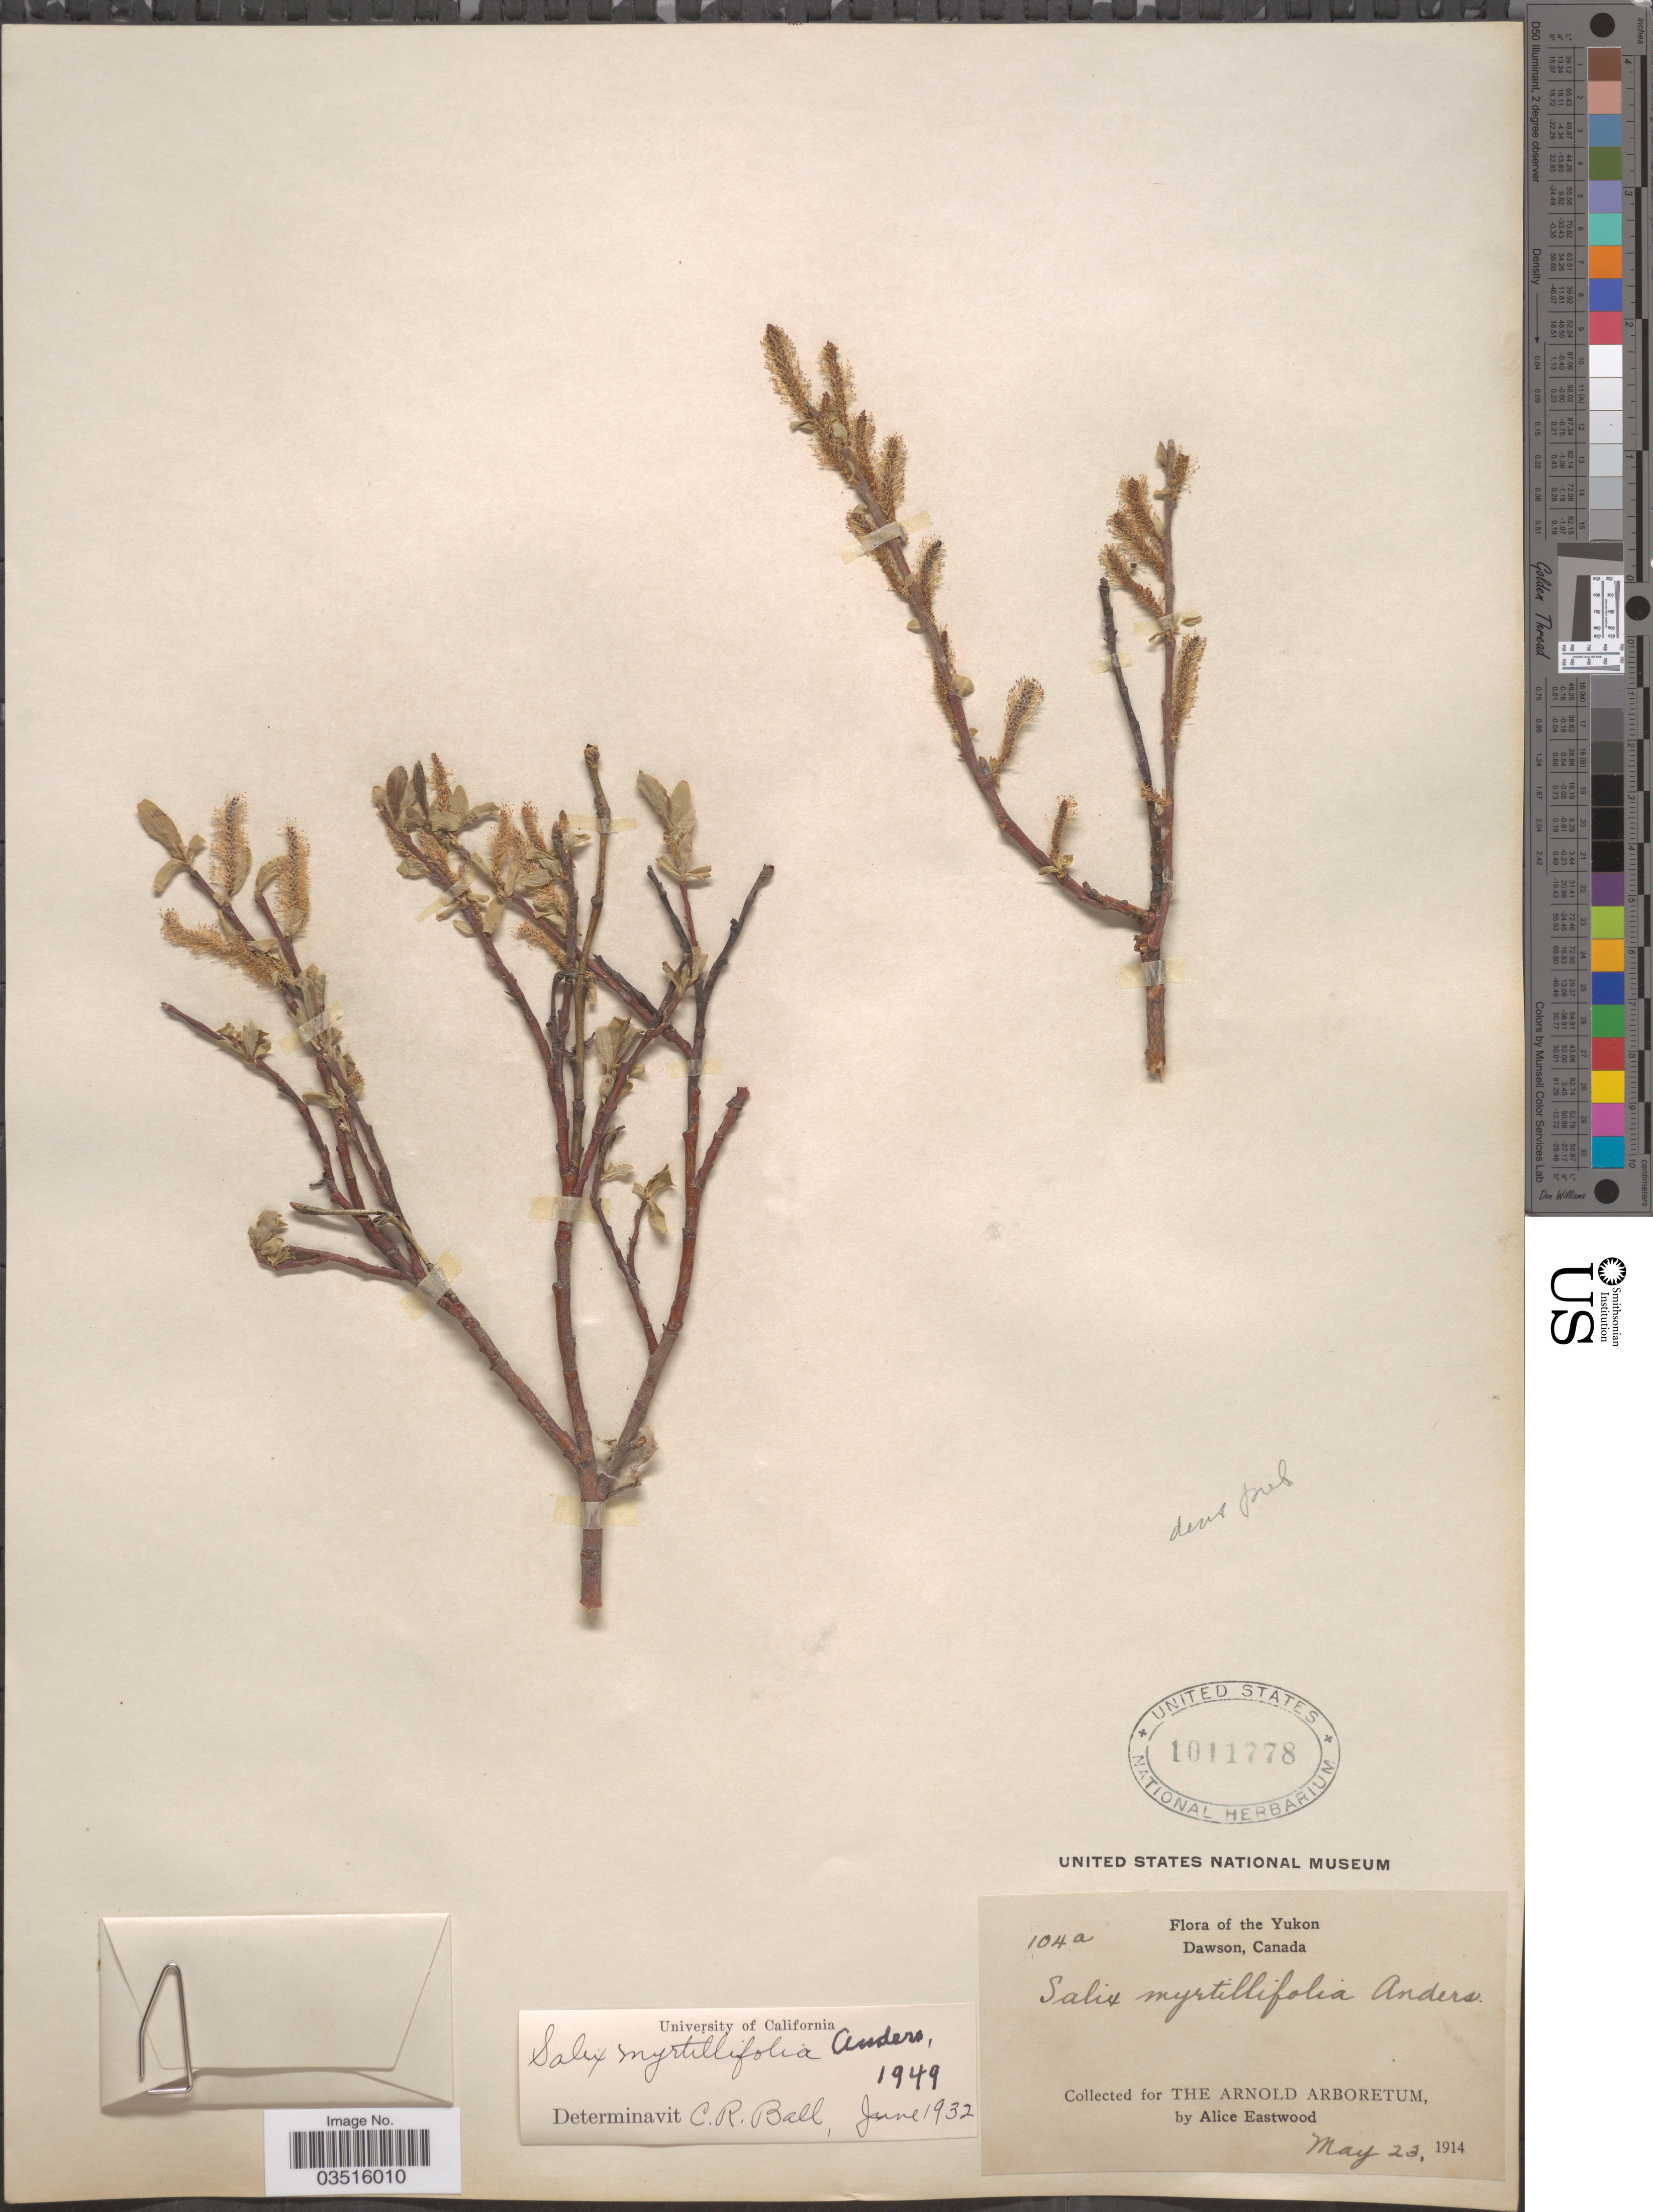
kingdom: Plantae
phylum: Tracheophyta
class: Magnoliopsida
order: Malpighiales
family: Salicaceae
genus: Salix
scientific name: Salix myrtillifolia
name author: Andersson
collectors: A. Eastwood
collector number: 104a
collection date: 1914-05-23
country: Canada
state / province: Yukon Territory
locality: The Yukon. Dawson.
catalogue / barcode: US 1011778